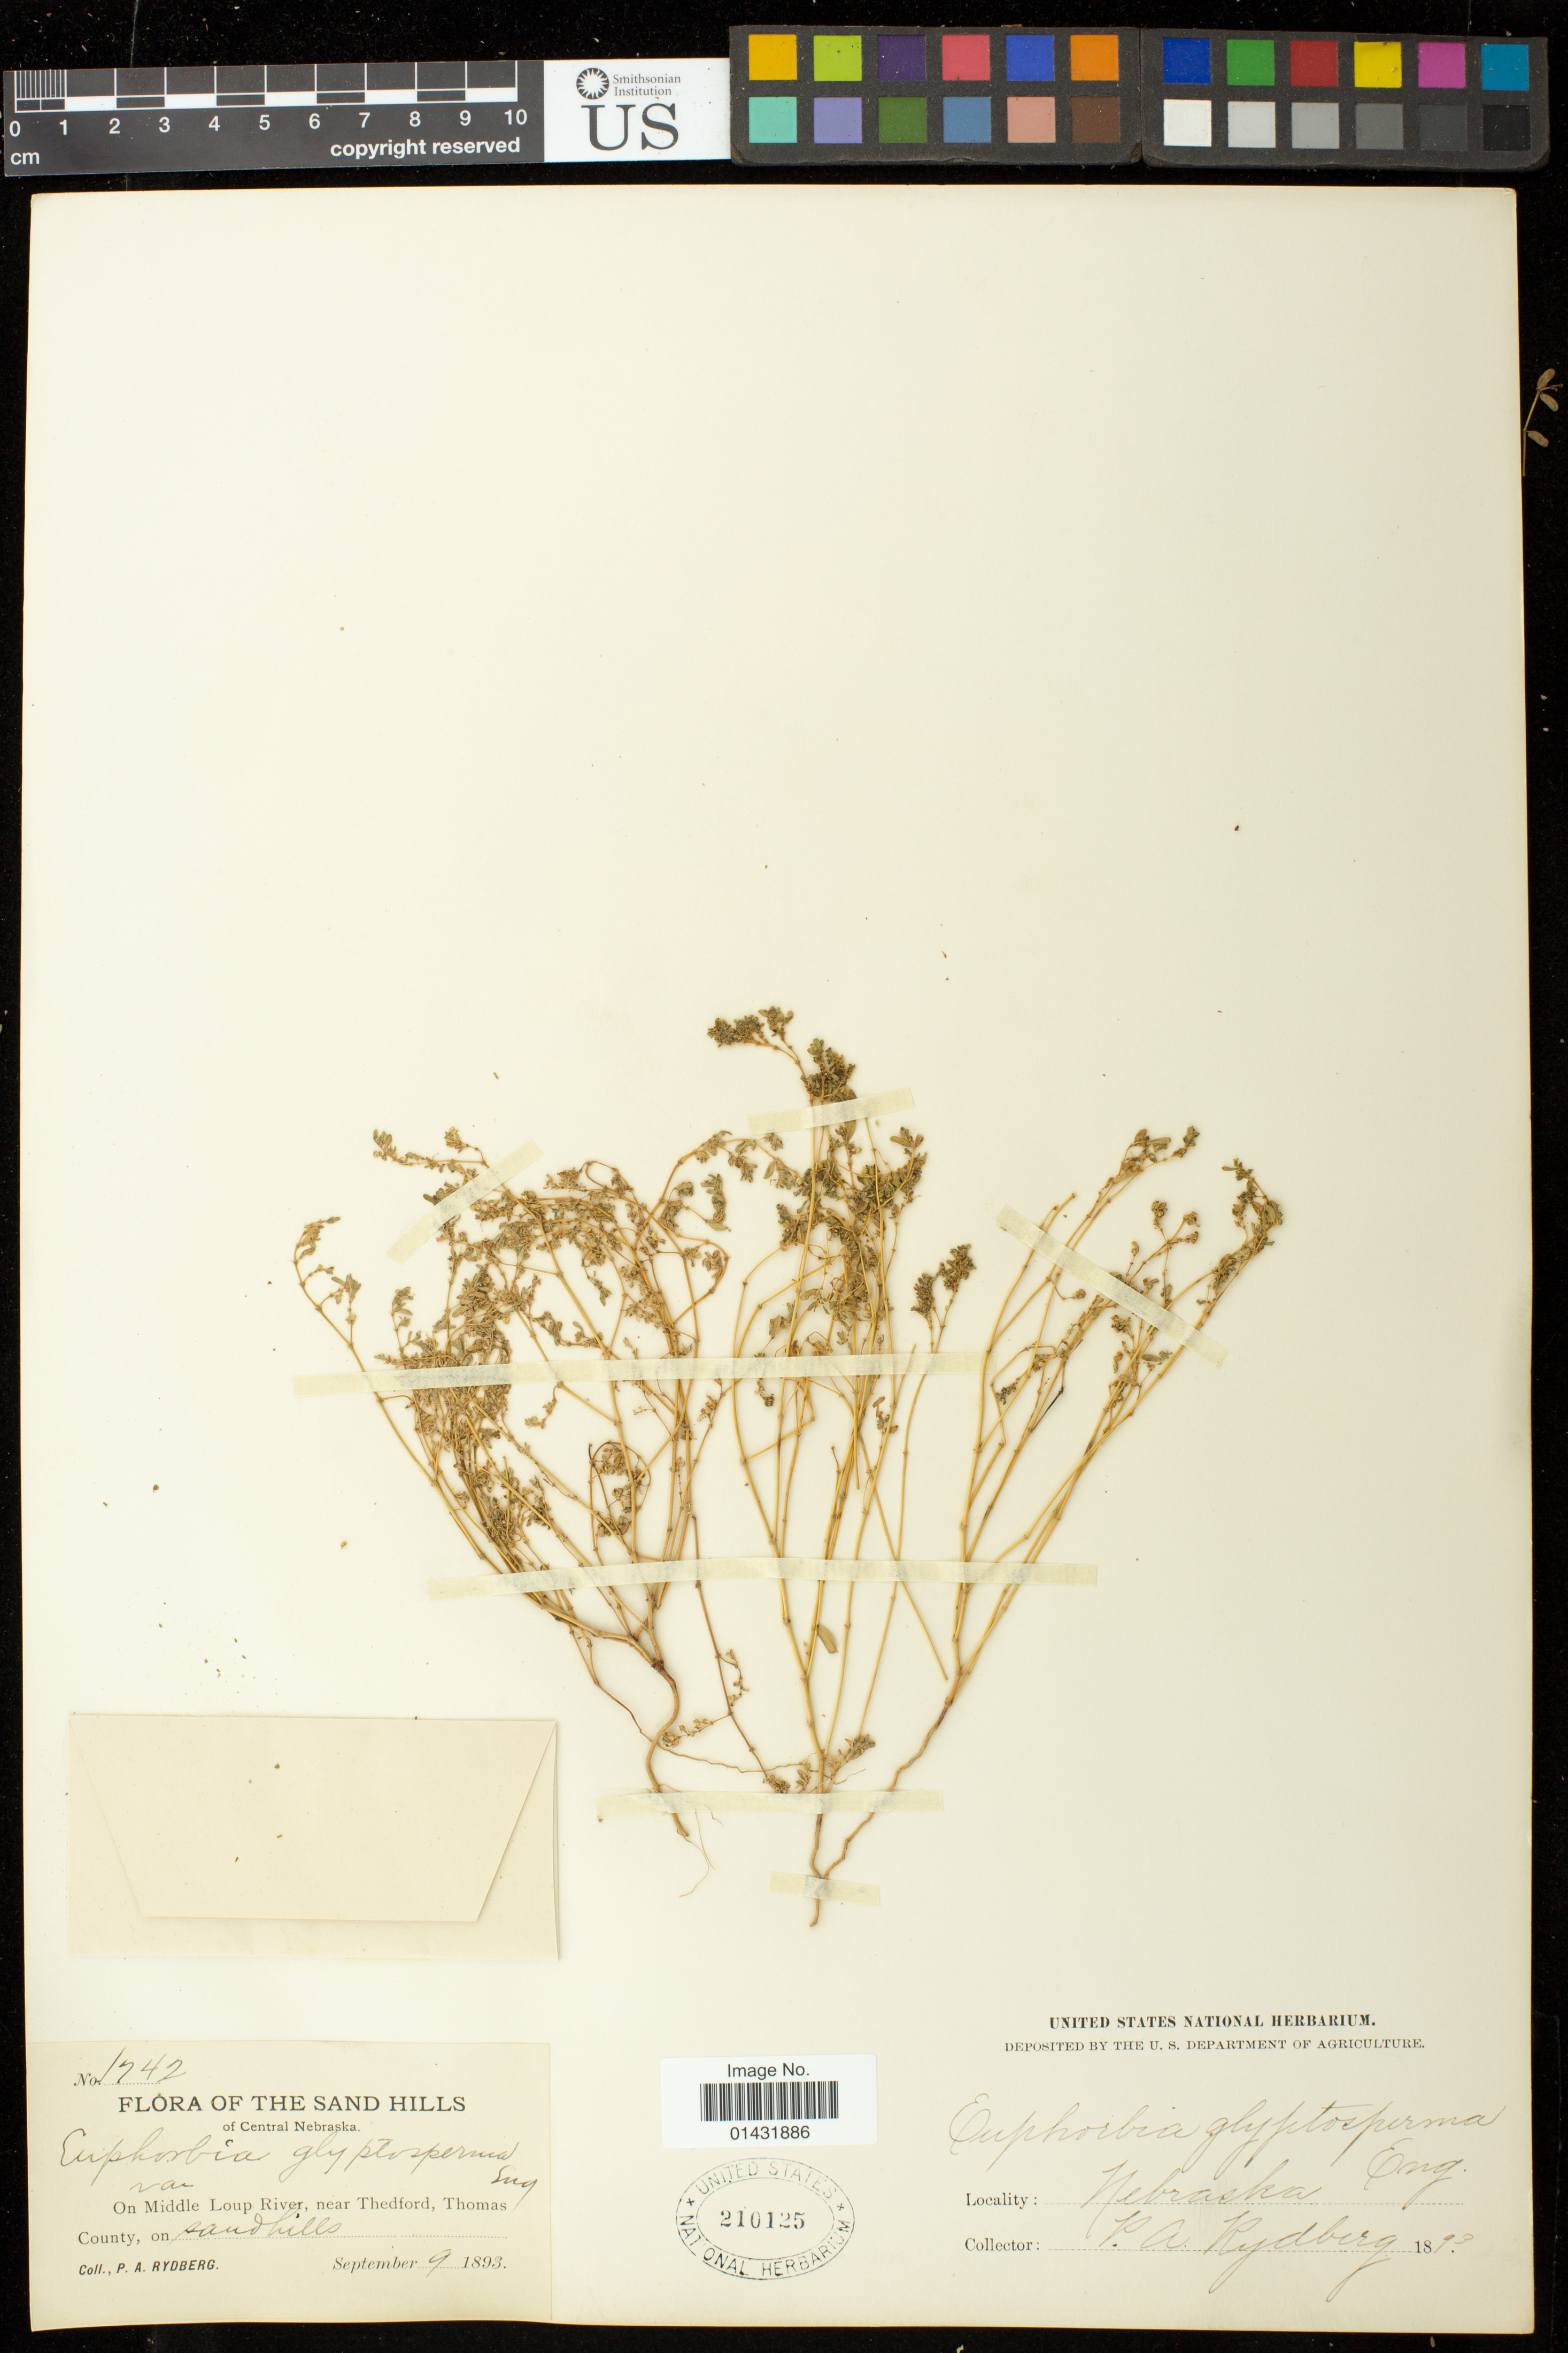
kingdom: Plantae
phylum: Tracheophyta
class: Magnoliopsida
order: Malpighiales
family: Euphorbiaceae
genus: Euphorbia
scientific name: Euphorbia glyptosperma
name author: Engelm.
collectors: P. A. Rydberg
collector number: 1742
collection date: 1893-09-09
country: United States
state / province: Nebraska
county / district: Thomas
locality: Middle Loup River, near Thedford, on sandhills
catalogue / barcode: US 210125